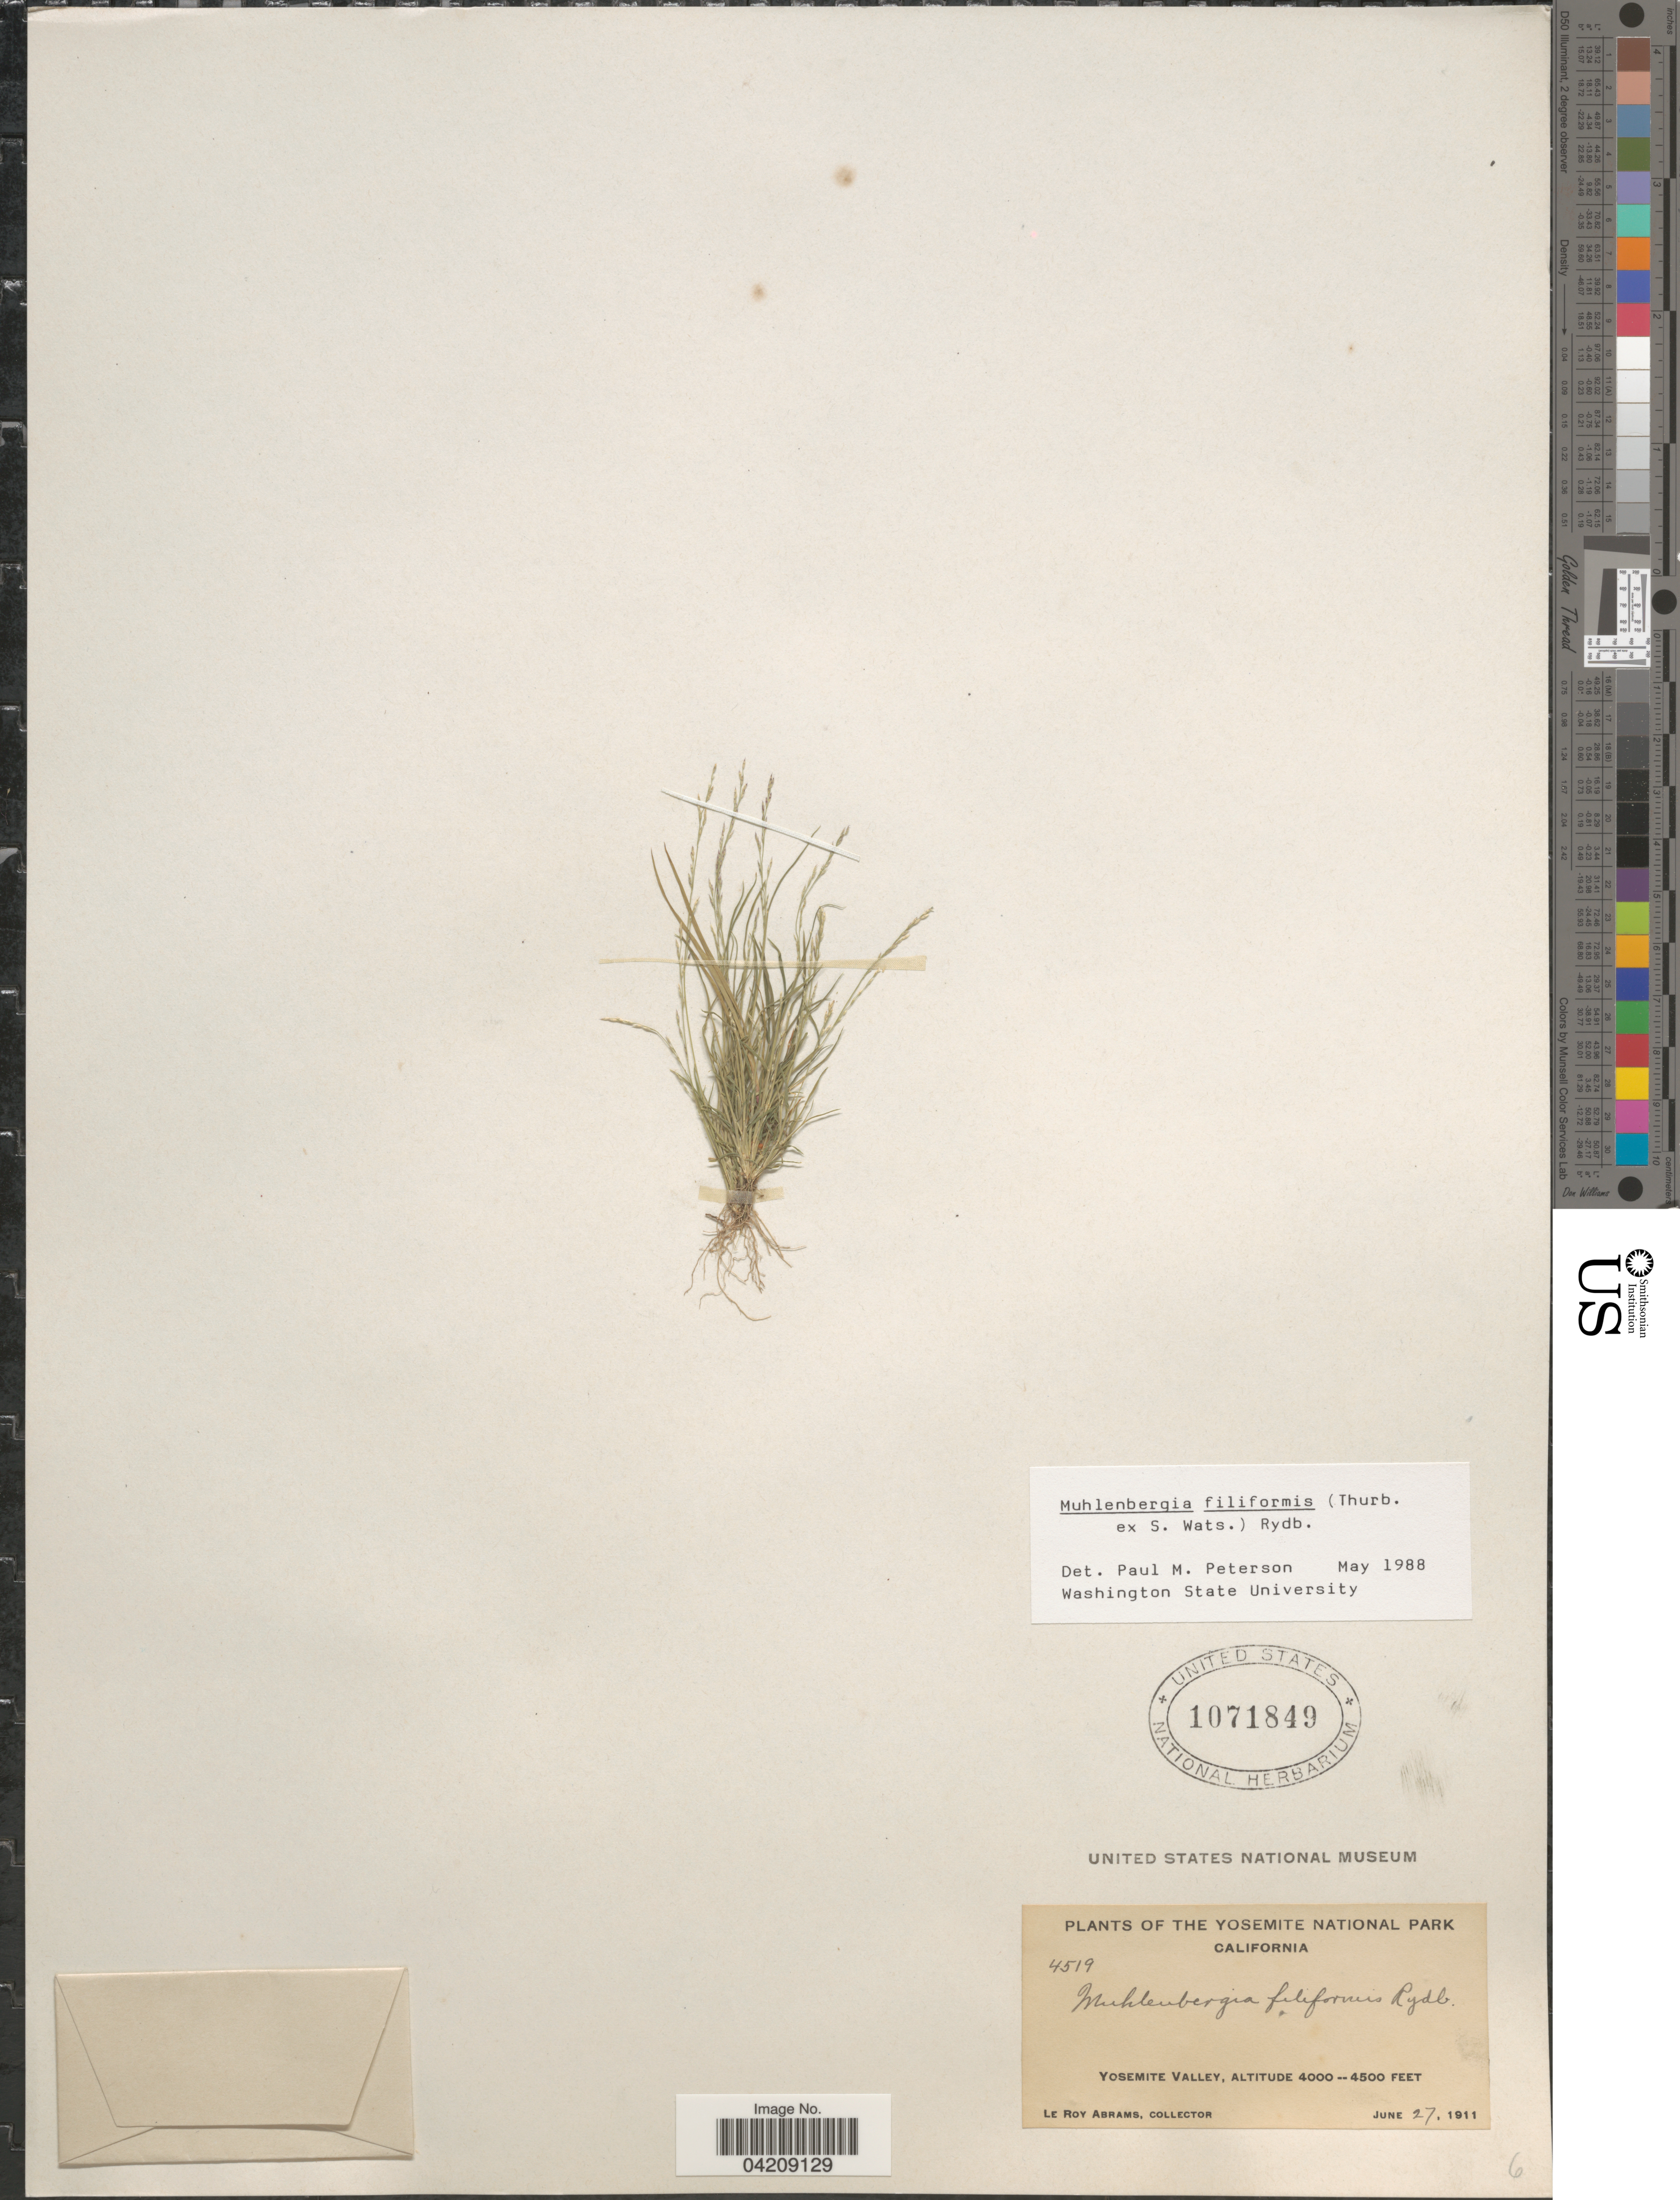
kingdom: Plantae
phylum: Tracheophyta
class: Liliopsida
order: Poales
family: Poaceae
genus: Muhlenbergia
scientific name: Muhlenbergia filiformis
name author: (Thurb. ex S. Watson) Rydb.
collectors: L. Abrams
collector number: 4519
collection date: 1911-06-27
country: United States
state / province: California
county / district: Mariposa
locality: The Yosemite National Park. Yosemite Valley.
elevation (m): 1219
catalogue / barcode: US 1071849